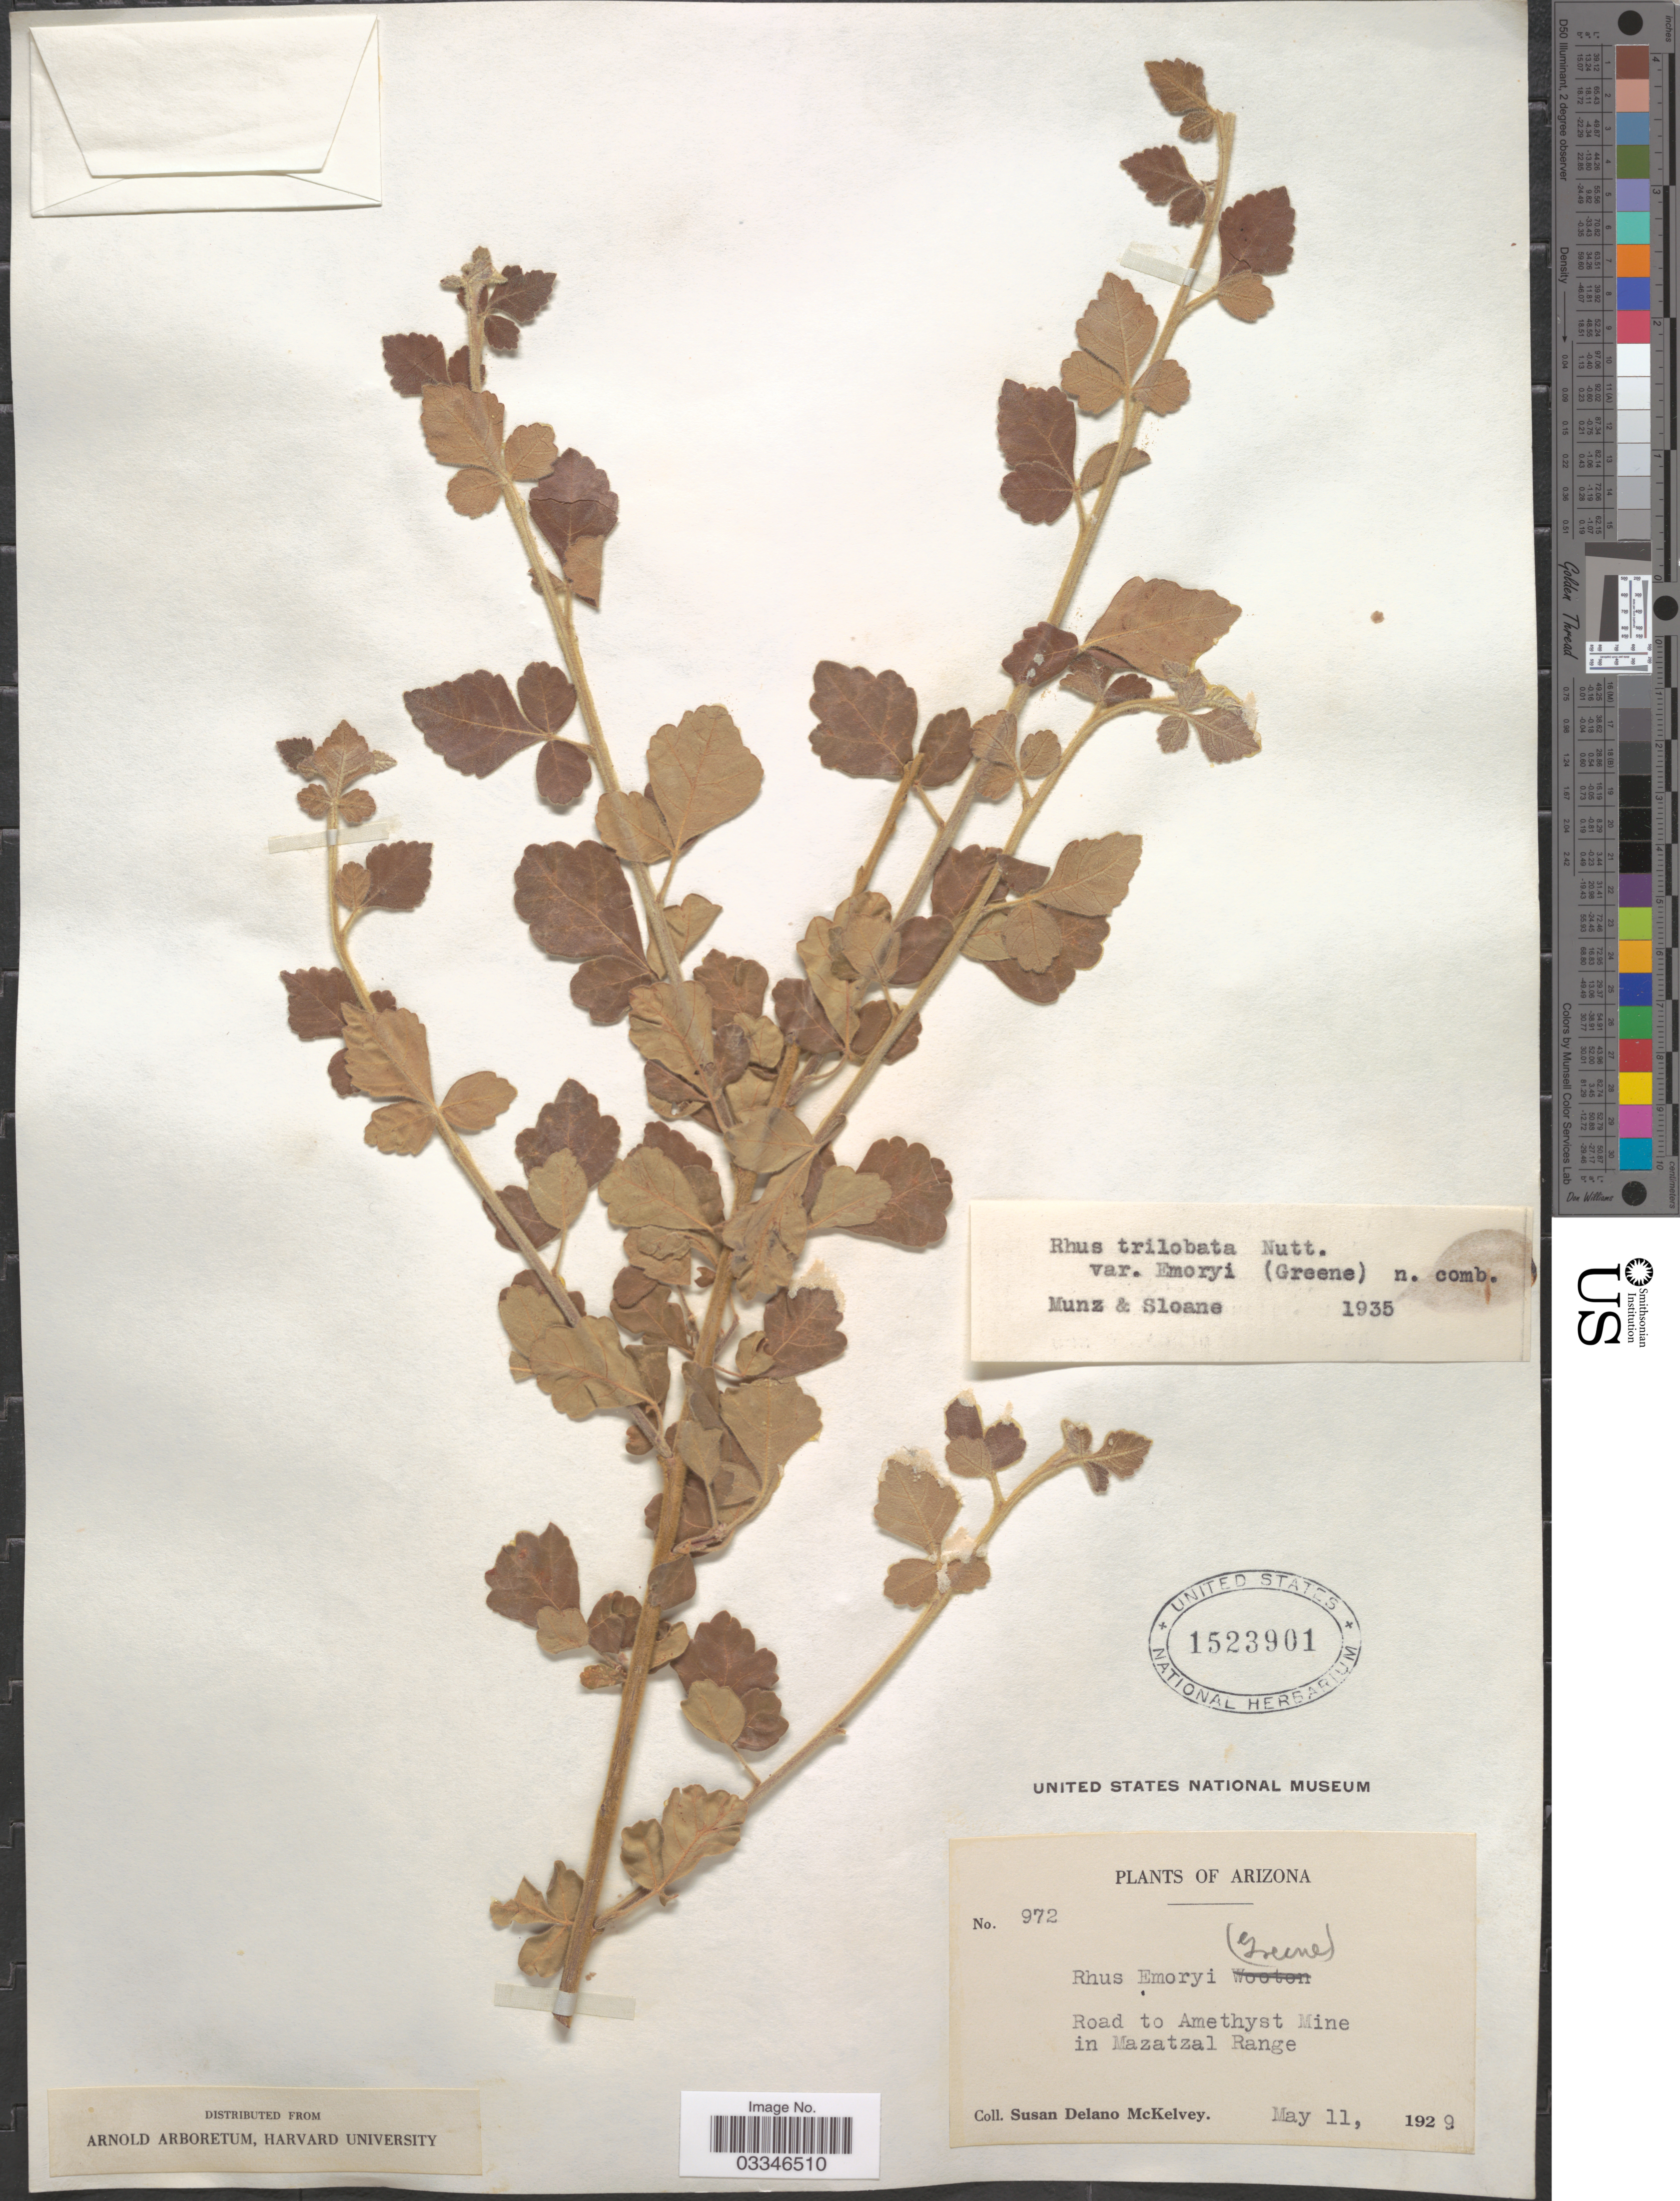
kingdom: Plantae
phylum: Tracheophyta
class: Magnoliopsida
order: Sapindales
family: Anacardiaceae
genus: Rhus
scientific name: Rhus trilobata var. pilosissima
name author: Engl.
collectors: S. A. McKelvey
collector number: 972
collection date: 1929-05-11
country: United States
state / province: Arizona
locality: Road to Amethyst Mine in Mazatzal Range.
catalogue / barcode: US 1523901